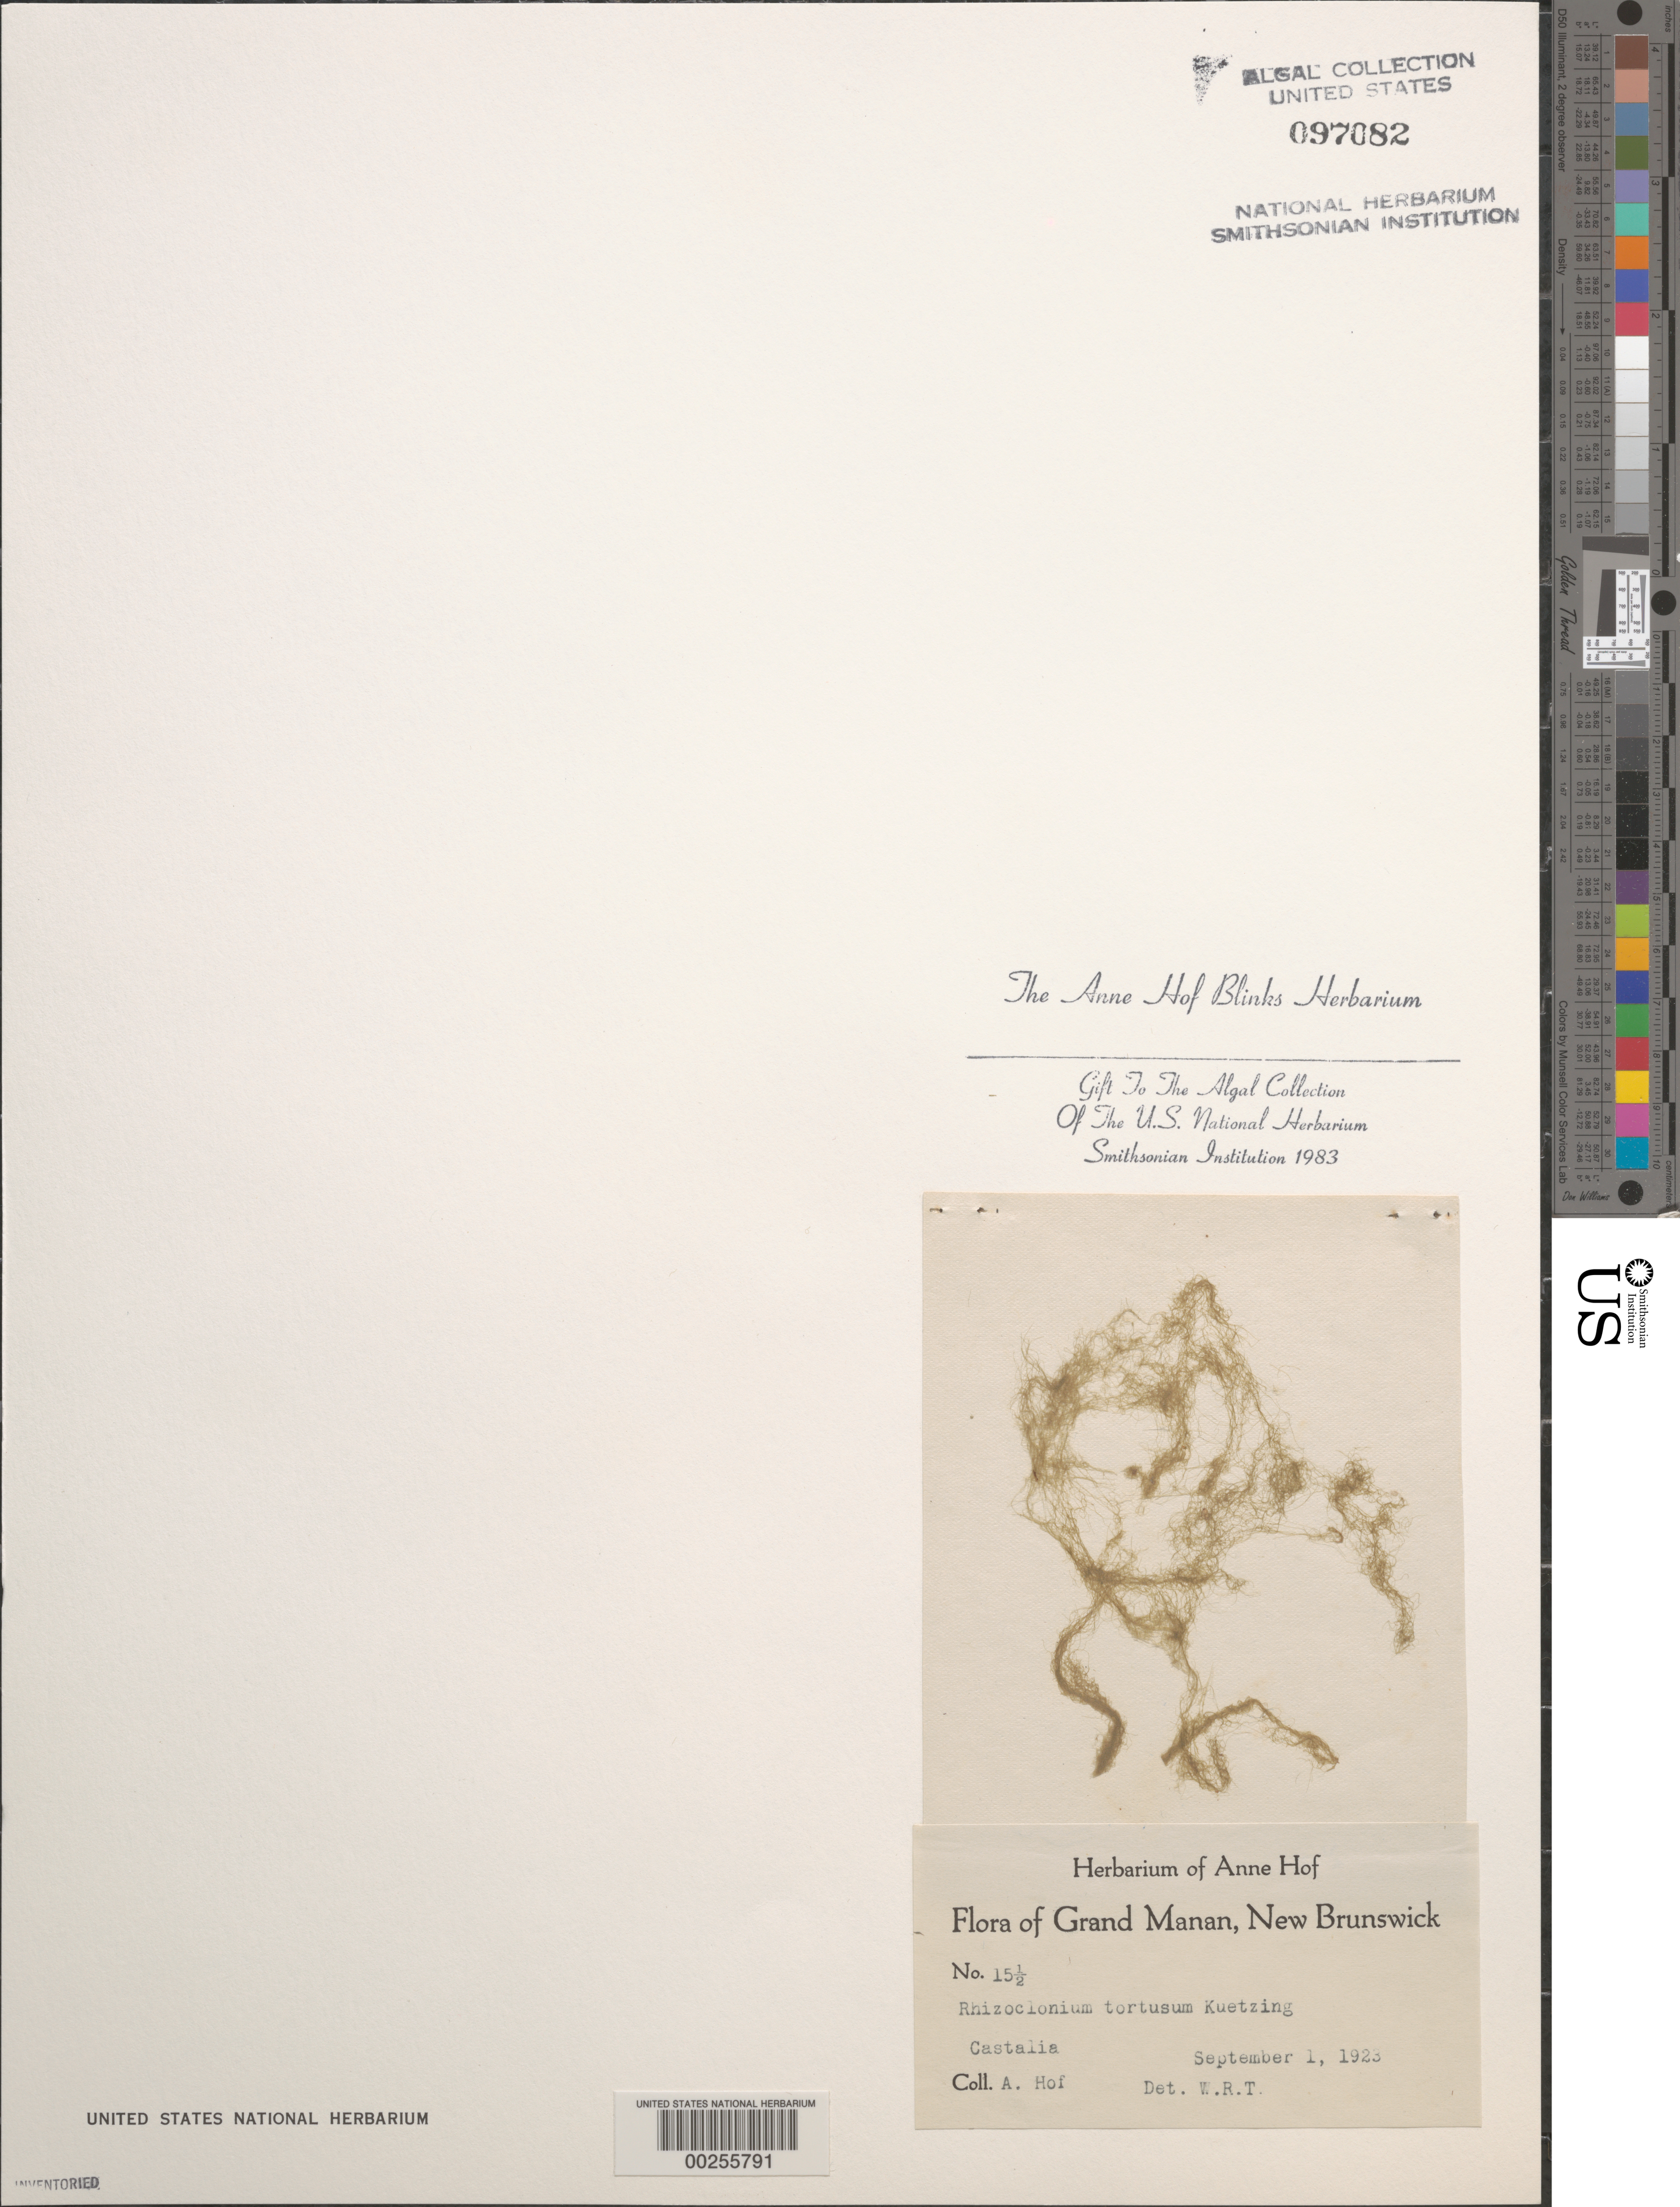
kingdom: Plantae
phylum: Chlorophyta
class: Ulvophyceae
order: Cladophorales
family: Cladophoraceae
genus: Chaetomorpha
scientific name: Chaetomorpha tortuosa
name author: (Dilwyn) Kütz.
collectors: A. Blinks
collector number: AHB 15 1/2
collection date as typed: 01 Sep 1923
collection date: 1923-09-01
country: Canada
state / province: New Brunswick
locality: Grand manan, castalia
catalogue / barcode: US 97082